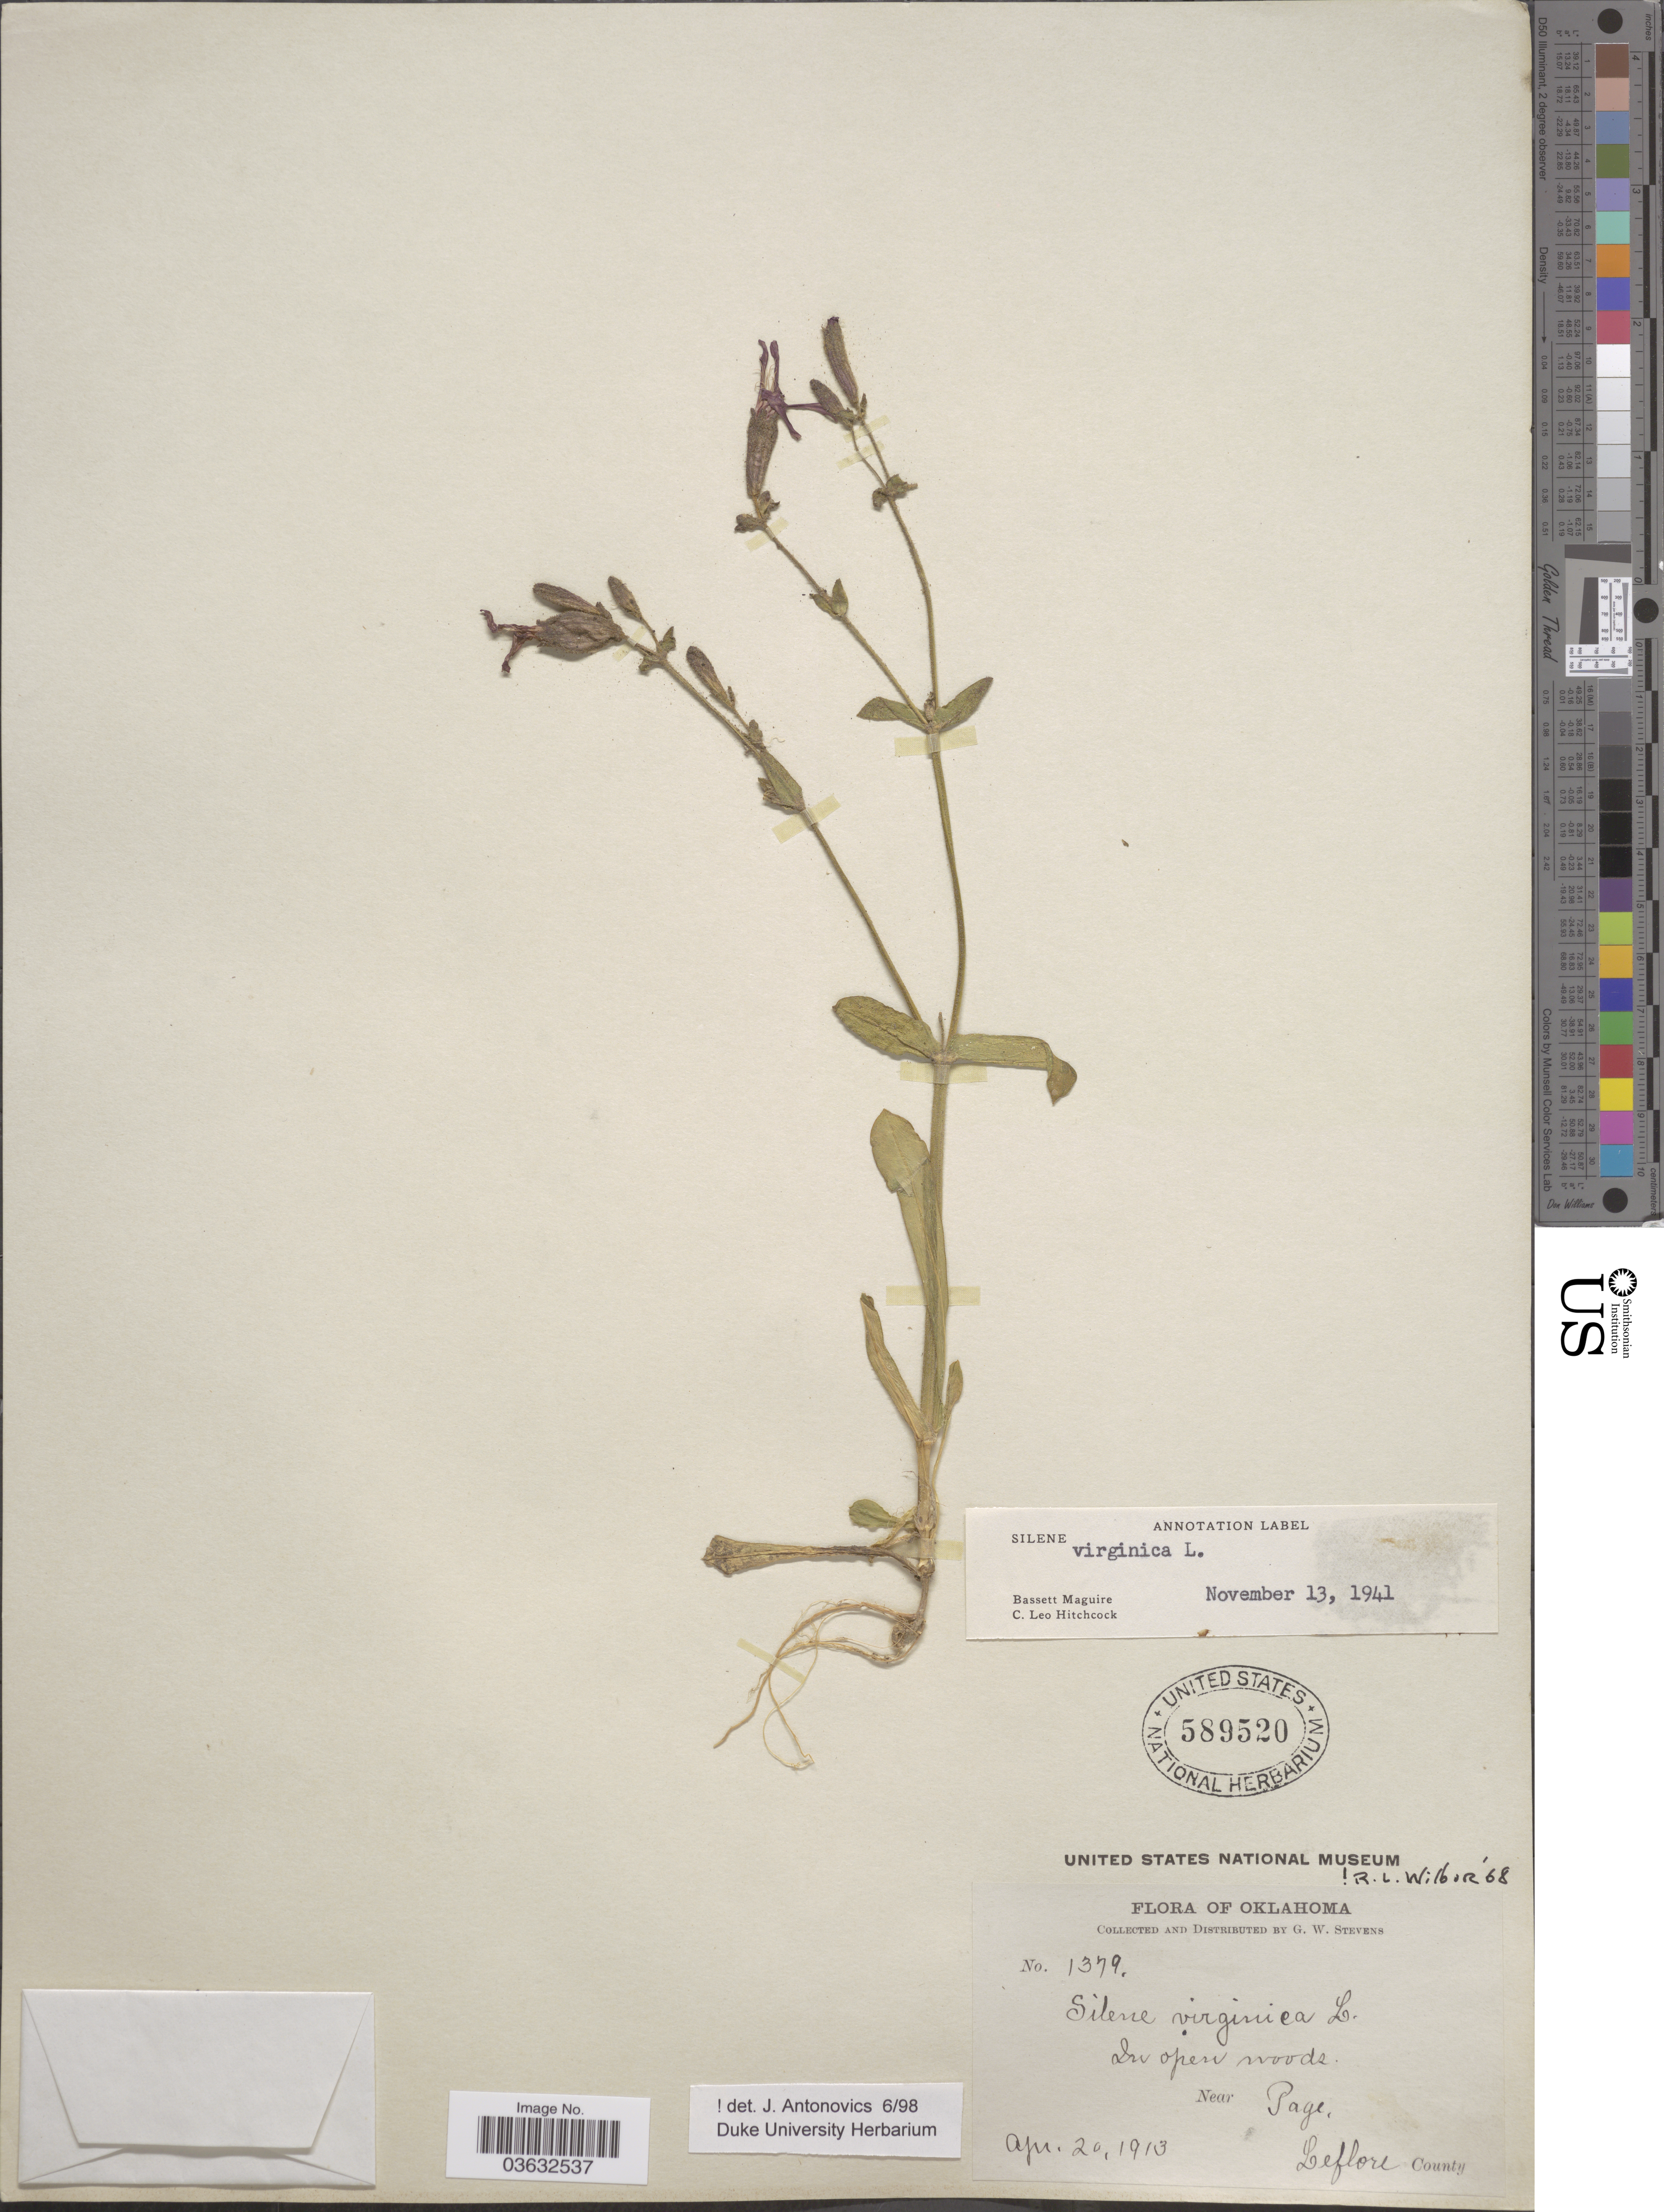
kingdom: Plantae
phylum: Tracheophyta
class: Magnoliopsida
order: Caryophyllales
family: Caryophyllaceae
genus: Silene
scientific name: Silene virginica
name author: L.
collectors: G. W. Stevens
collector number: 1379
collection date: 1913-04-20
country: United States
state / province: Oklahoma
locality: Near Page, Leflore County.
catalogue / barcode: US 589520